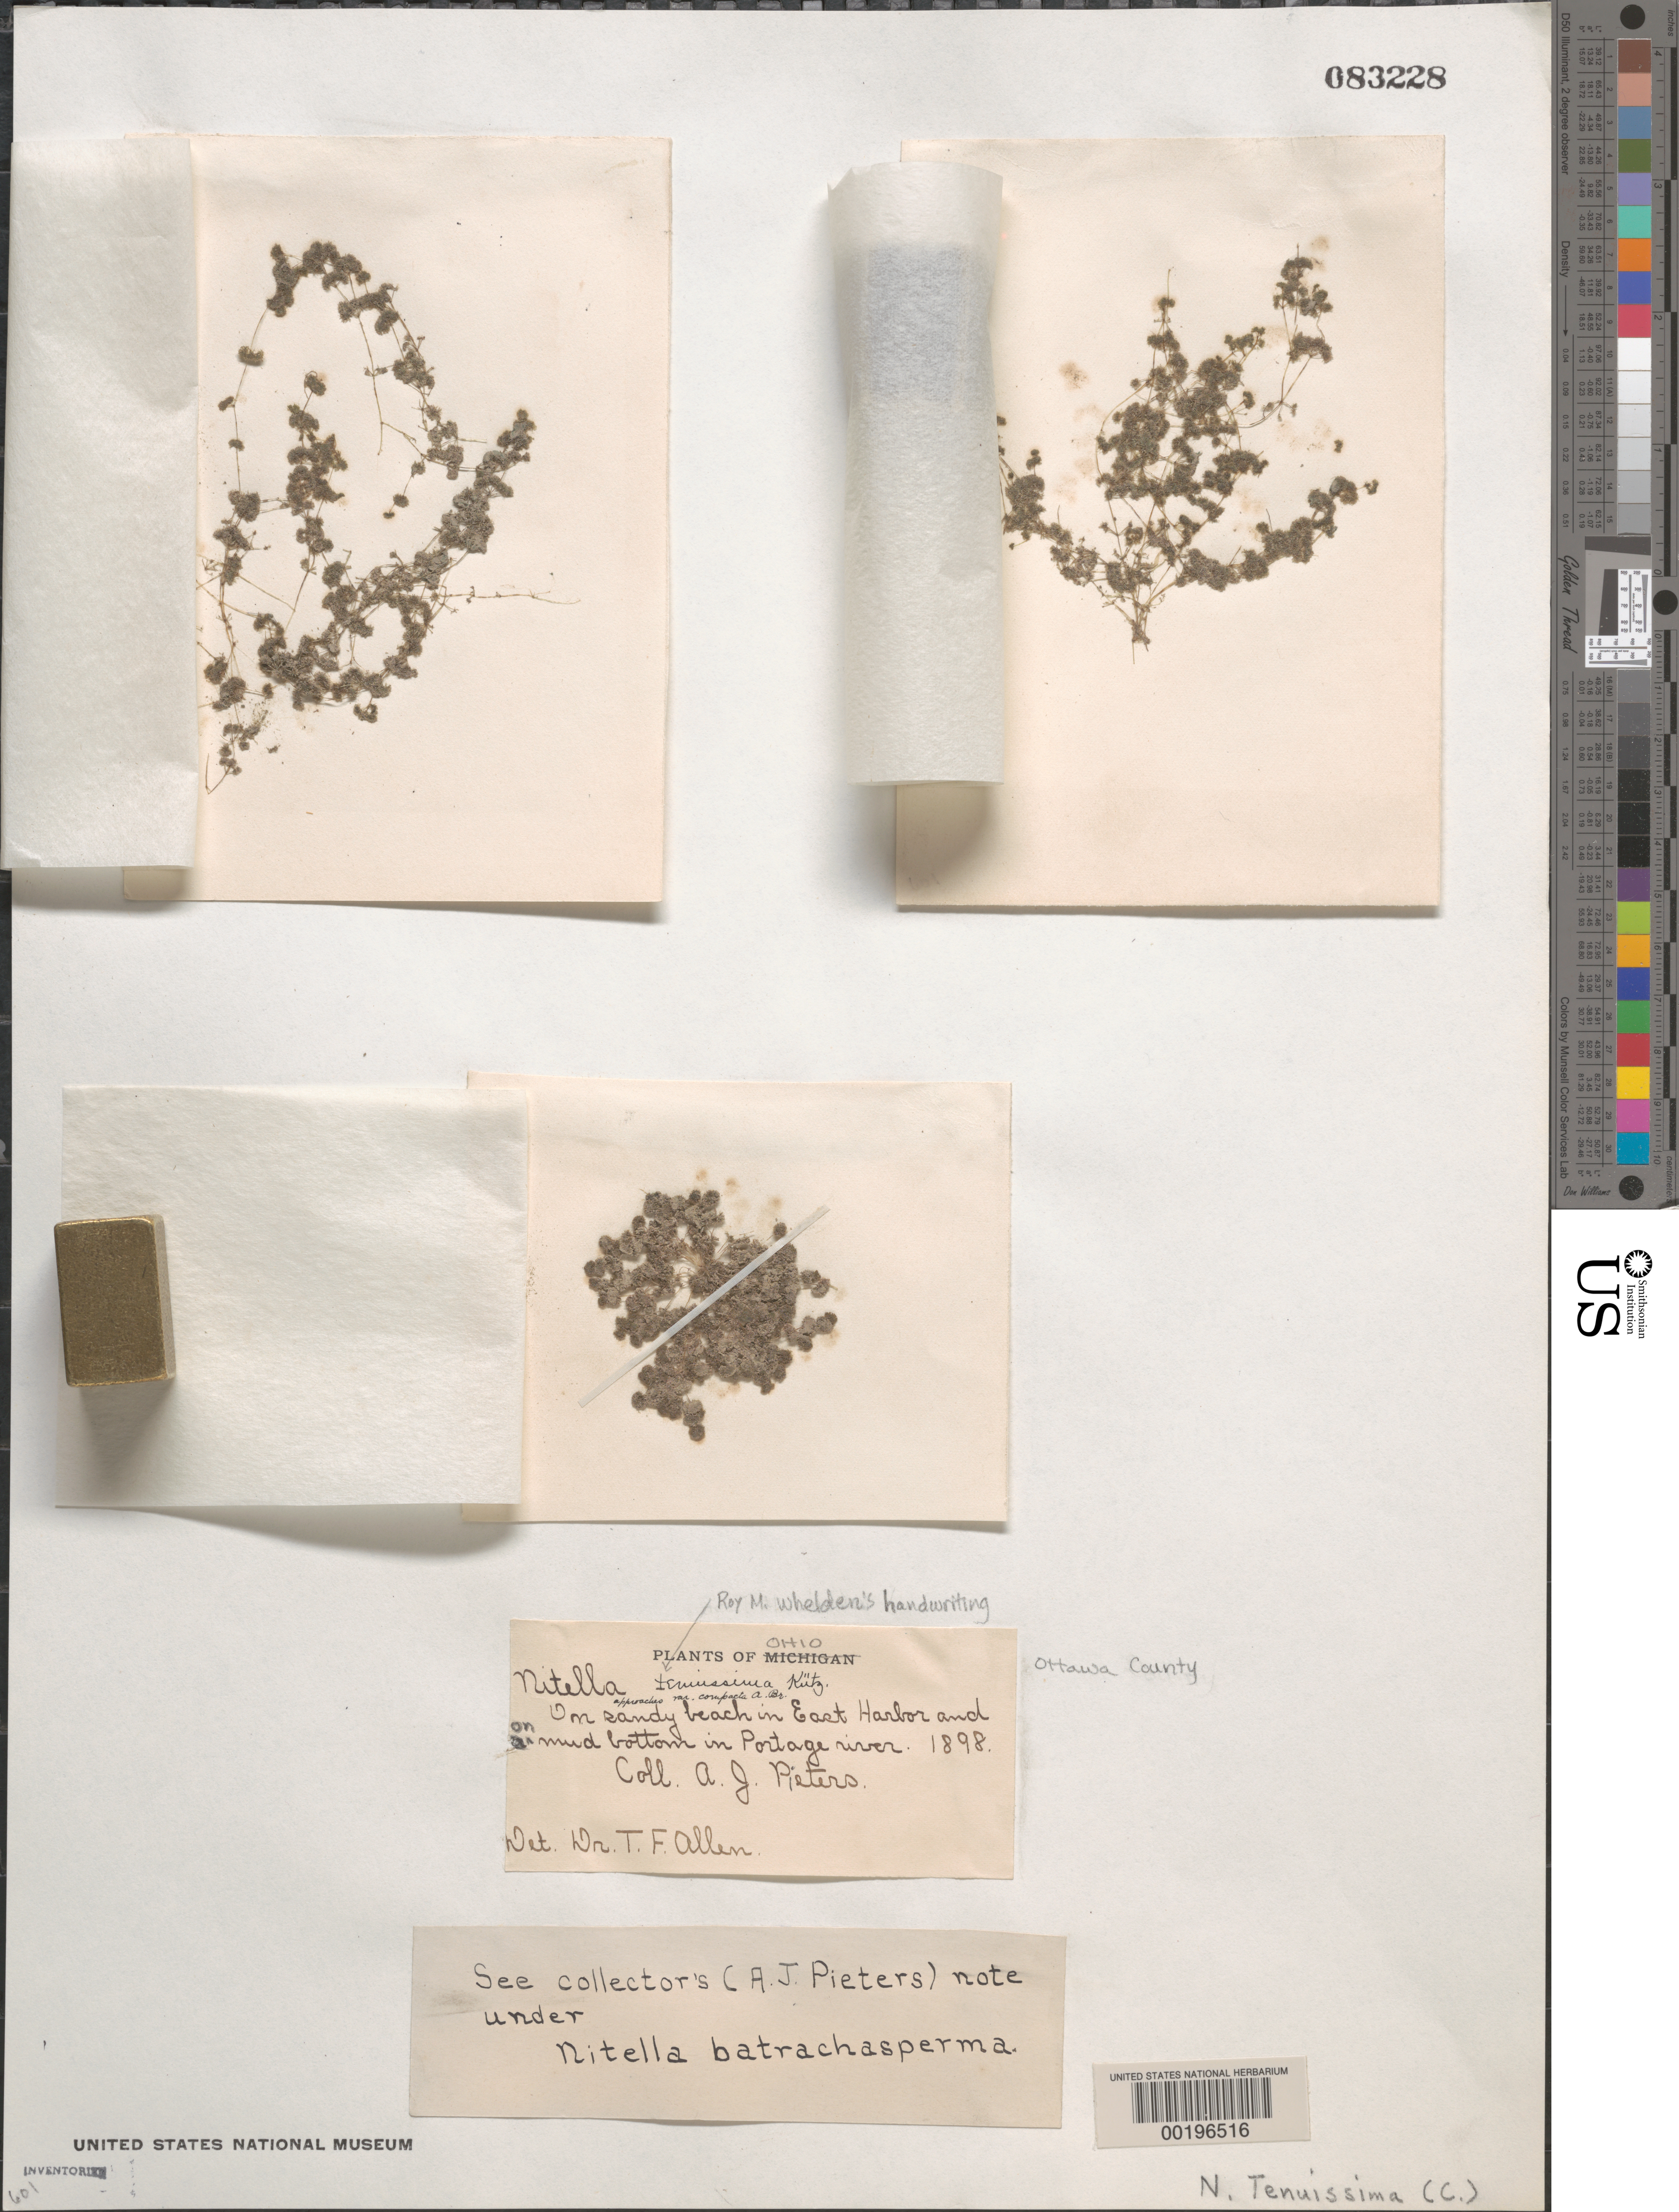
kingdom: Plantae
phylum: Charophyta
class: Charophyceae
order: Charales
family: Characeae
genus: Nitella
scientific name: Nitella tenuissima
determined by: Whelden, R. M.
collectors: A. Pieters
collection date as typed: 1898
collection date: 1898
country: United States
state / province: Ohio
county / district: Ottawa County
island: South Bass Island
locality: Portage River and East Harbor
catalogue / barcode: US 83228